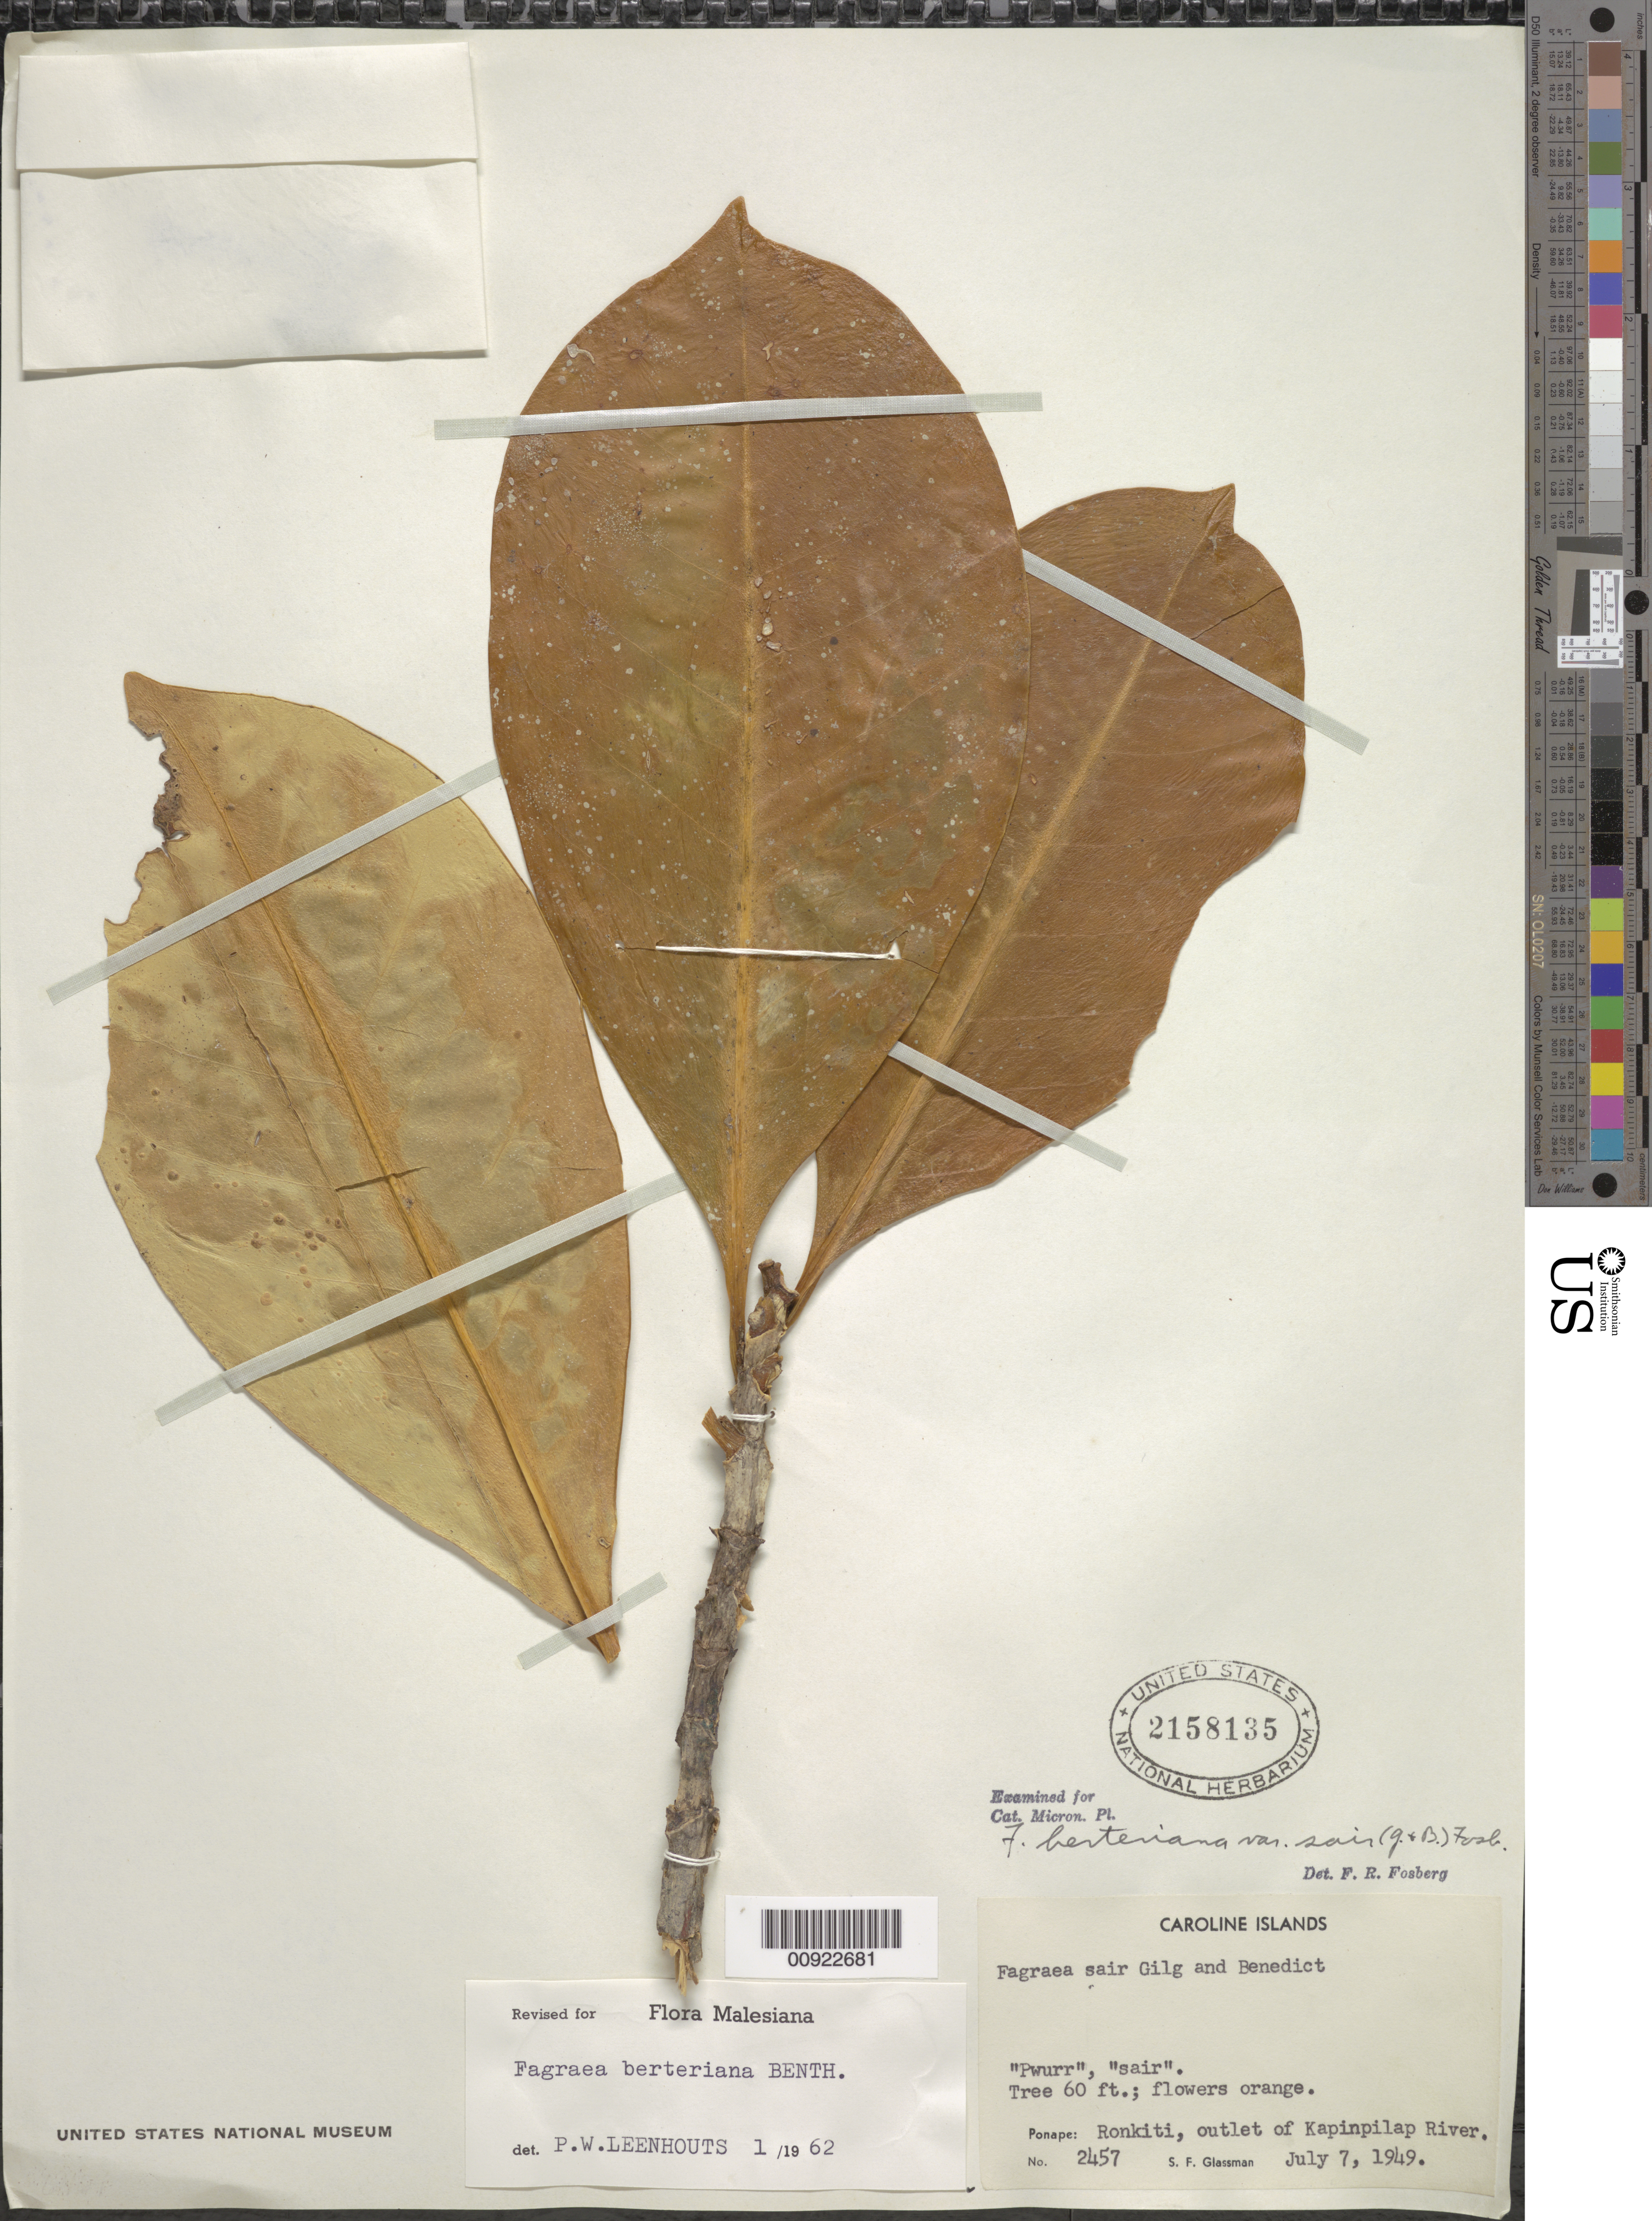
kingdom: Plantae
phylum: Tracheophyta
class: Magnoliopsida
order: Gentianales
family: Gentianaceae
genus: Fagraea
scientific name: Fagraea berteroana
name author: Benth.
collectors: S. F. Glassman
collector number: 2457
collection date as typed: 07 Jul 1949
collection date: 1949-07-07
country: Micronesia, Federated States of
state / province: Pohnpei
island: Pohnpei [Ponape]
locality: Ronkiti, outlet of Kapinpilap River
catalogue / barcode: US 2158135